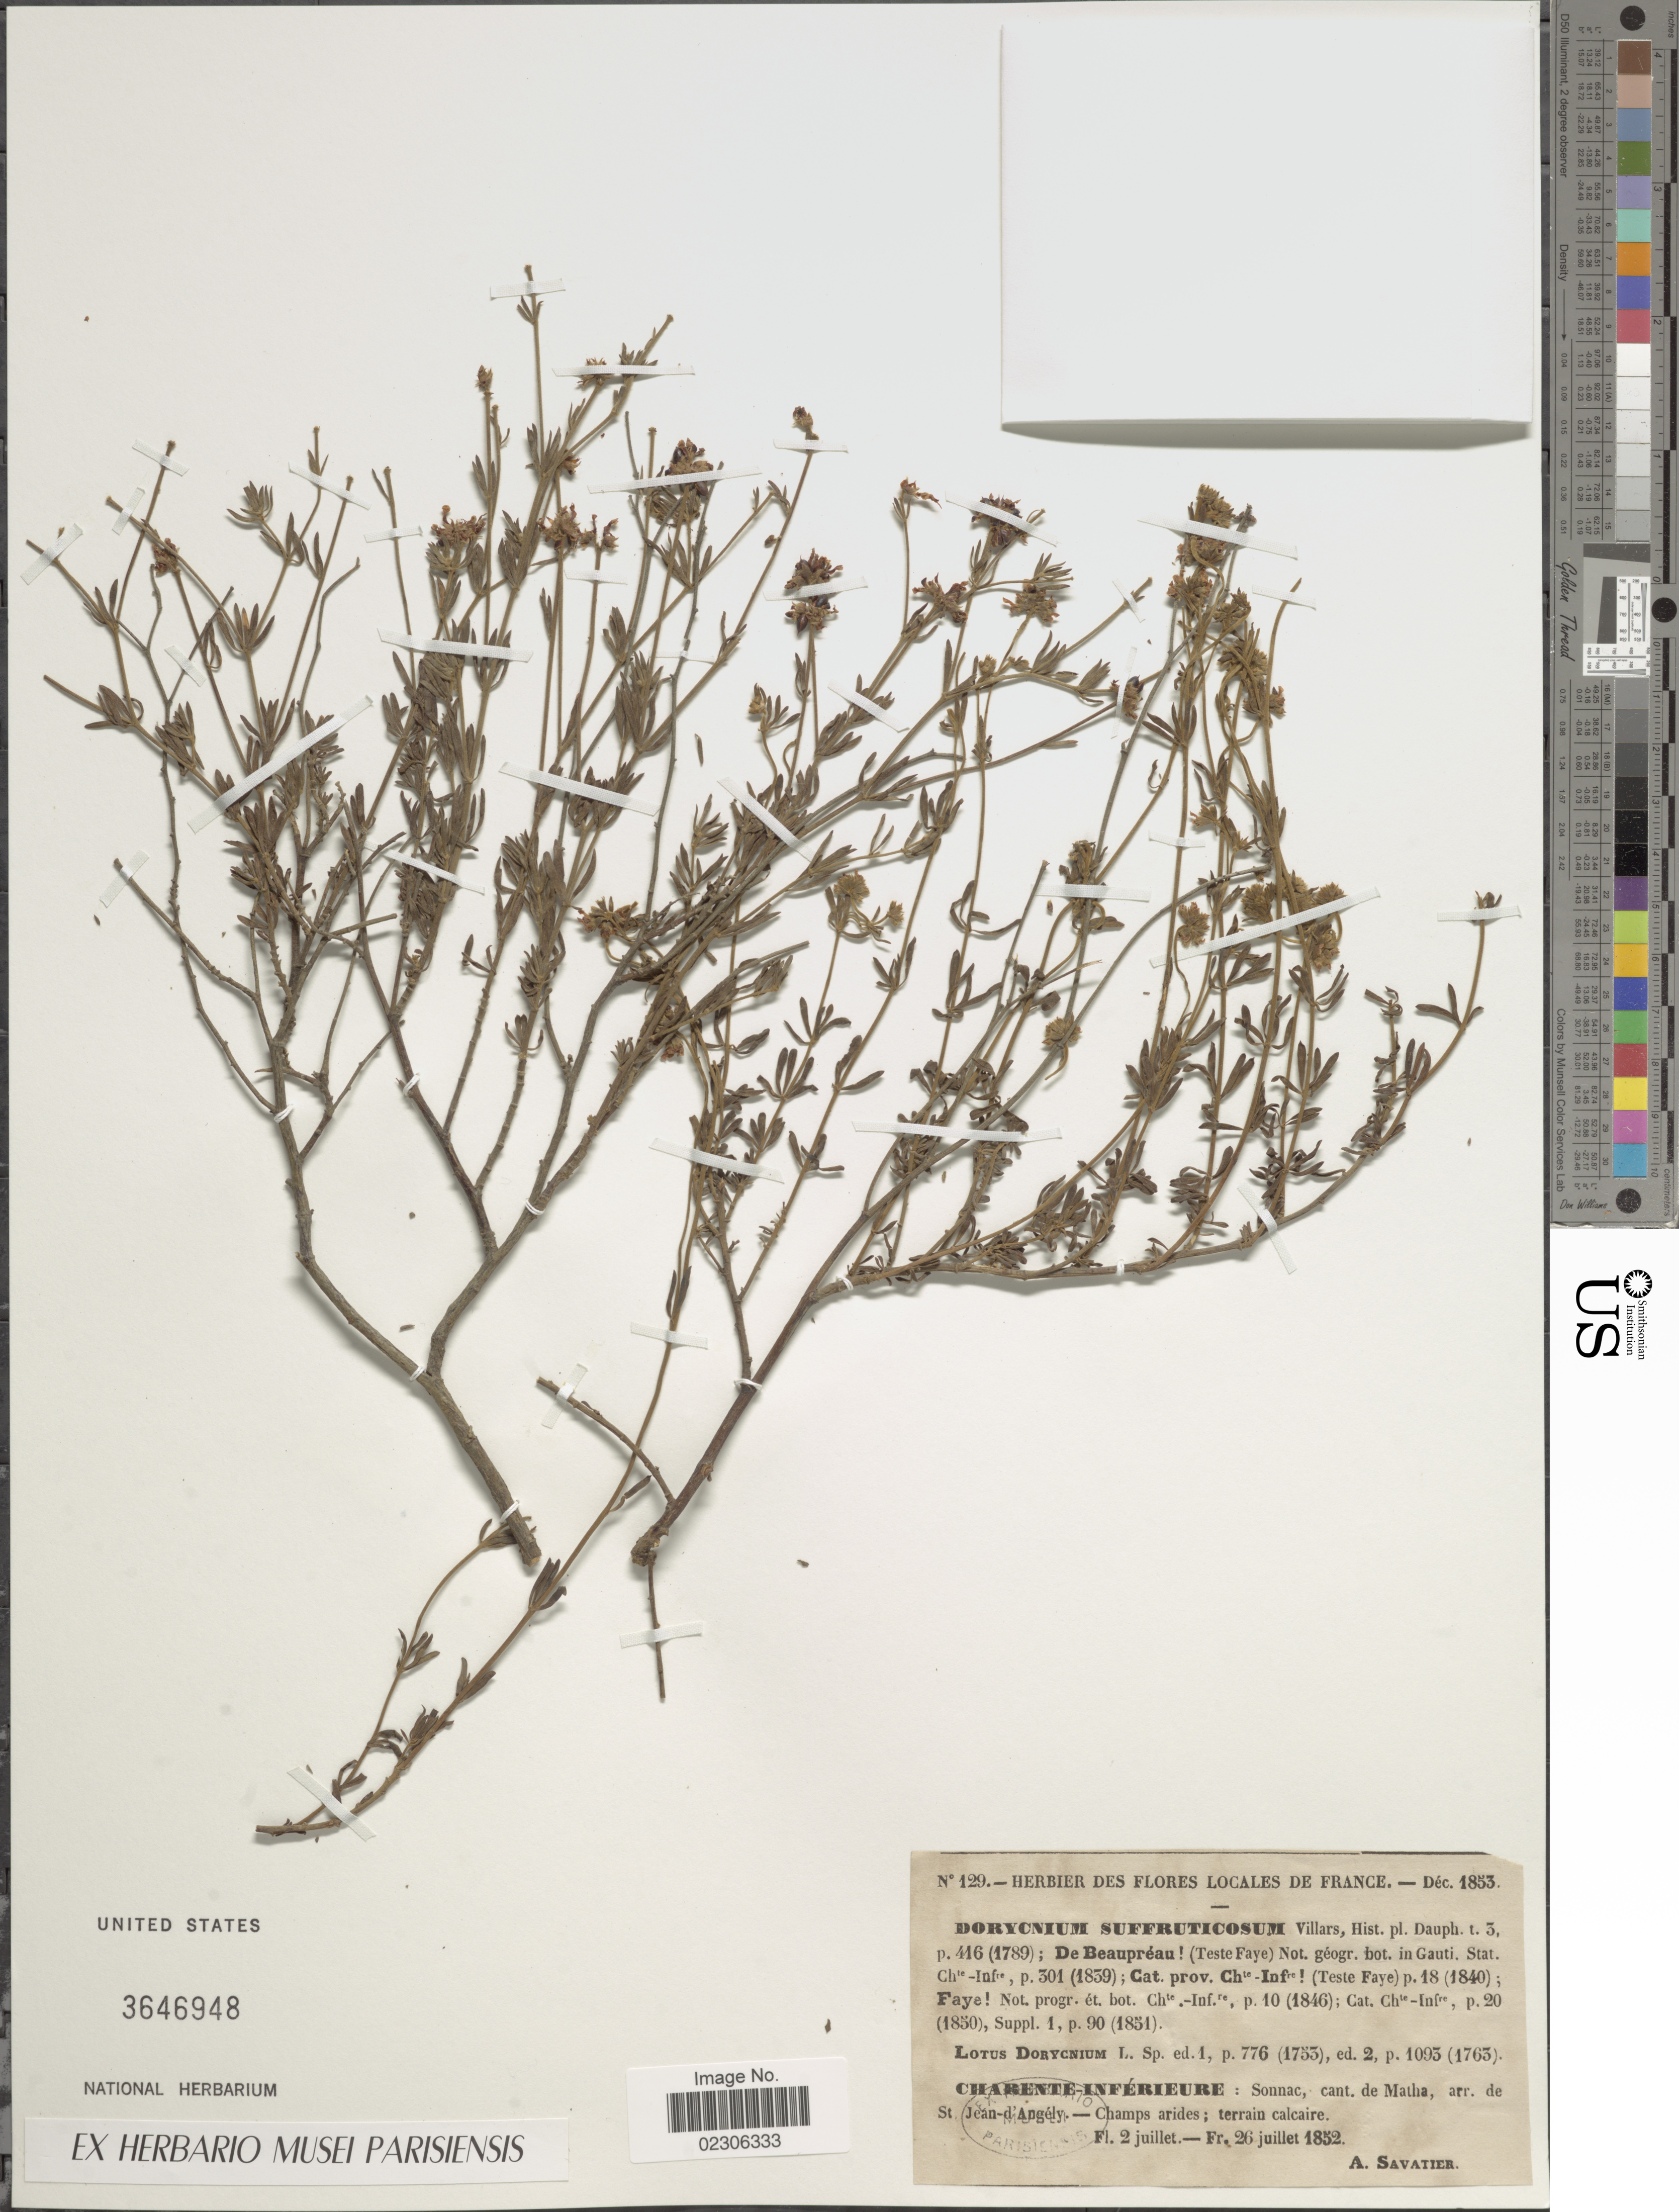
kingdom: Plantae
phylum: Tracheophyta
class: Magnoliopsida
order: Fabales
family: Fabaceae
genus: Dorycnium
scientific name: Dorycnium suffruticosum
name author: Vill.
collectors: A. Savatier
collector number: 129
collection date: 1852-07-02/1852-07-26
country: France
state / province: Nouvelle-Aquitaine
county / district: Charente-Maritime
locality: Charente-Inferieure: Sonnac, cant. de Matha, arr. de St. Jean-d'Angely, Champsl arides, terrain calcaire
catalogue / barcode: US 3646948